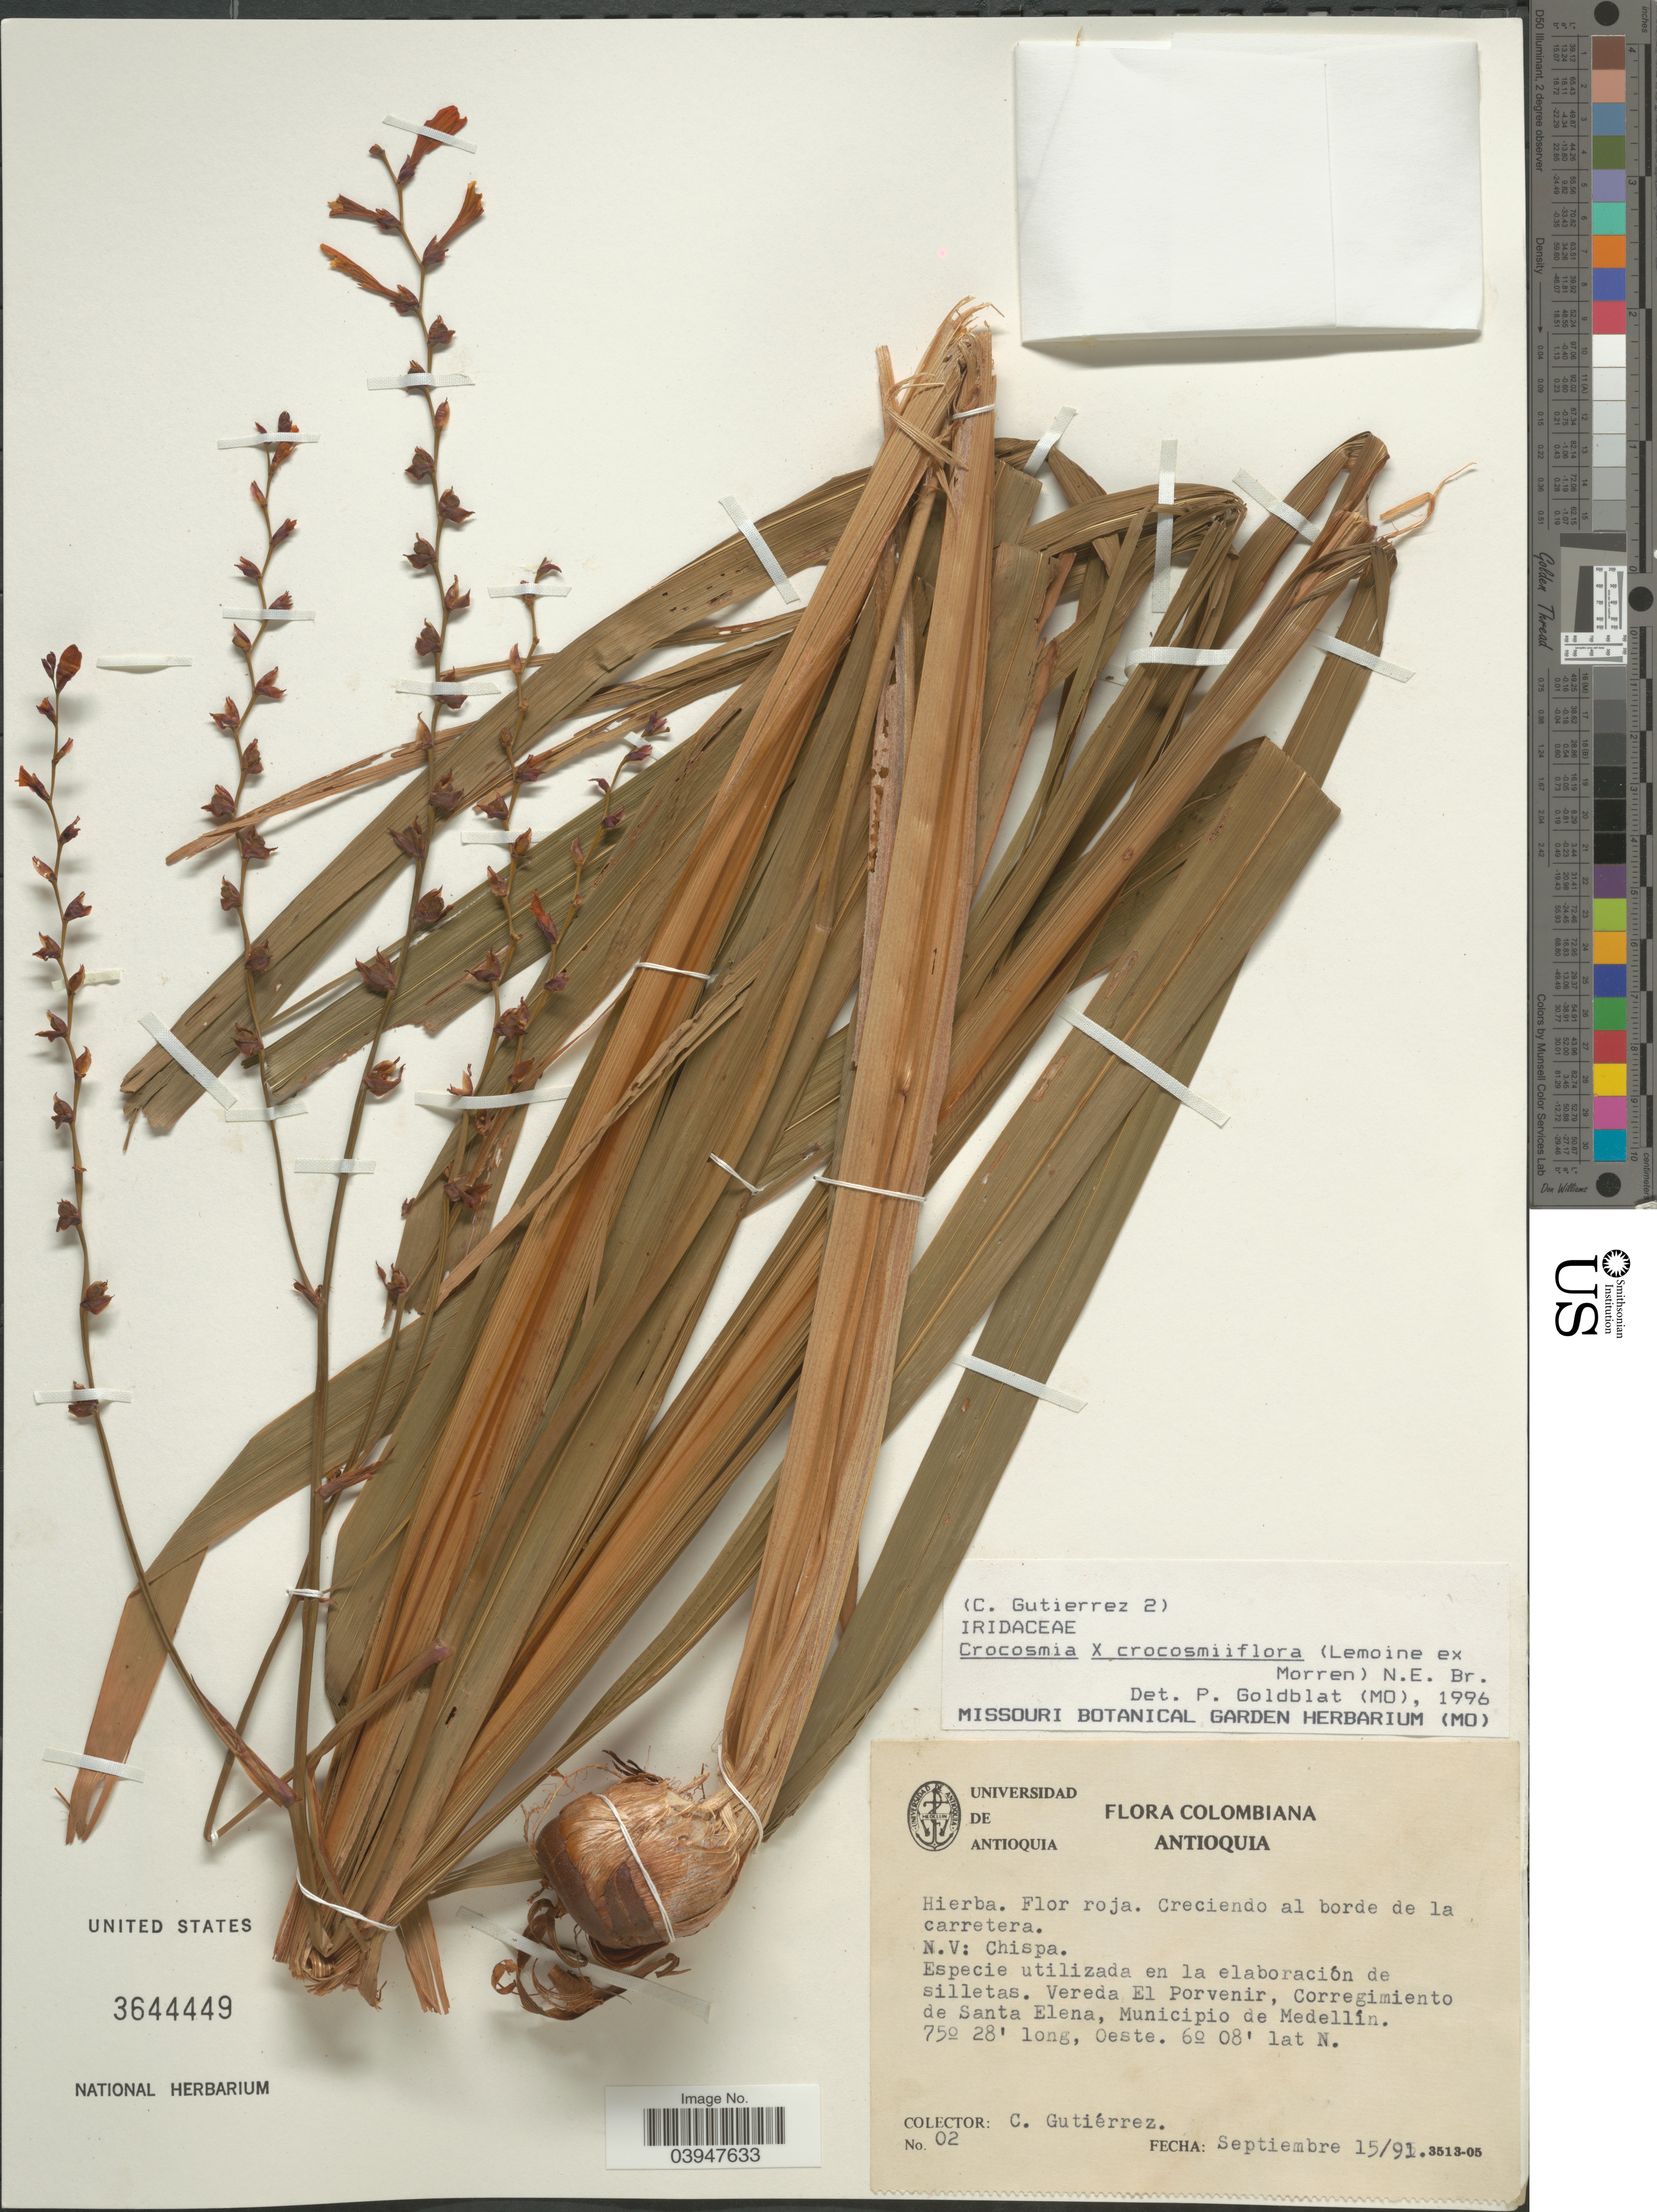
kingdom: Plantae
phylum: Tracheophyta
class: Liliopsida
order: Asparagales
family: Iridaceae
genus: Crocosmia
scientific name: Crocosmia x crocosmiiflora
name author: (Lemoine) N.E. Br.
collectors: Gutiérrez, C.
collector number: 02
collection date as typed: Transcribed d/m/y: 15/9/91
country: Colombia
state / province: Antioquia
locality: Vereda El Porvenir, Corregimiento de Santa Elena, Municipio de Medellín.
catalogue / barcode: US 3644449